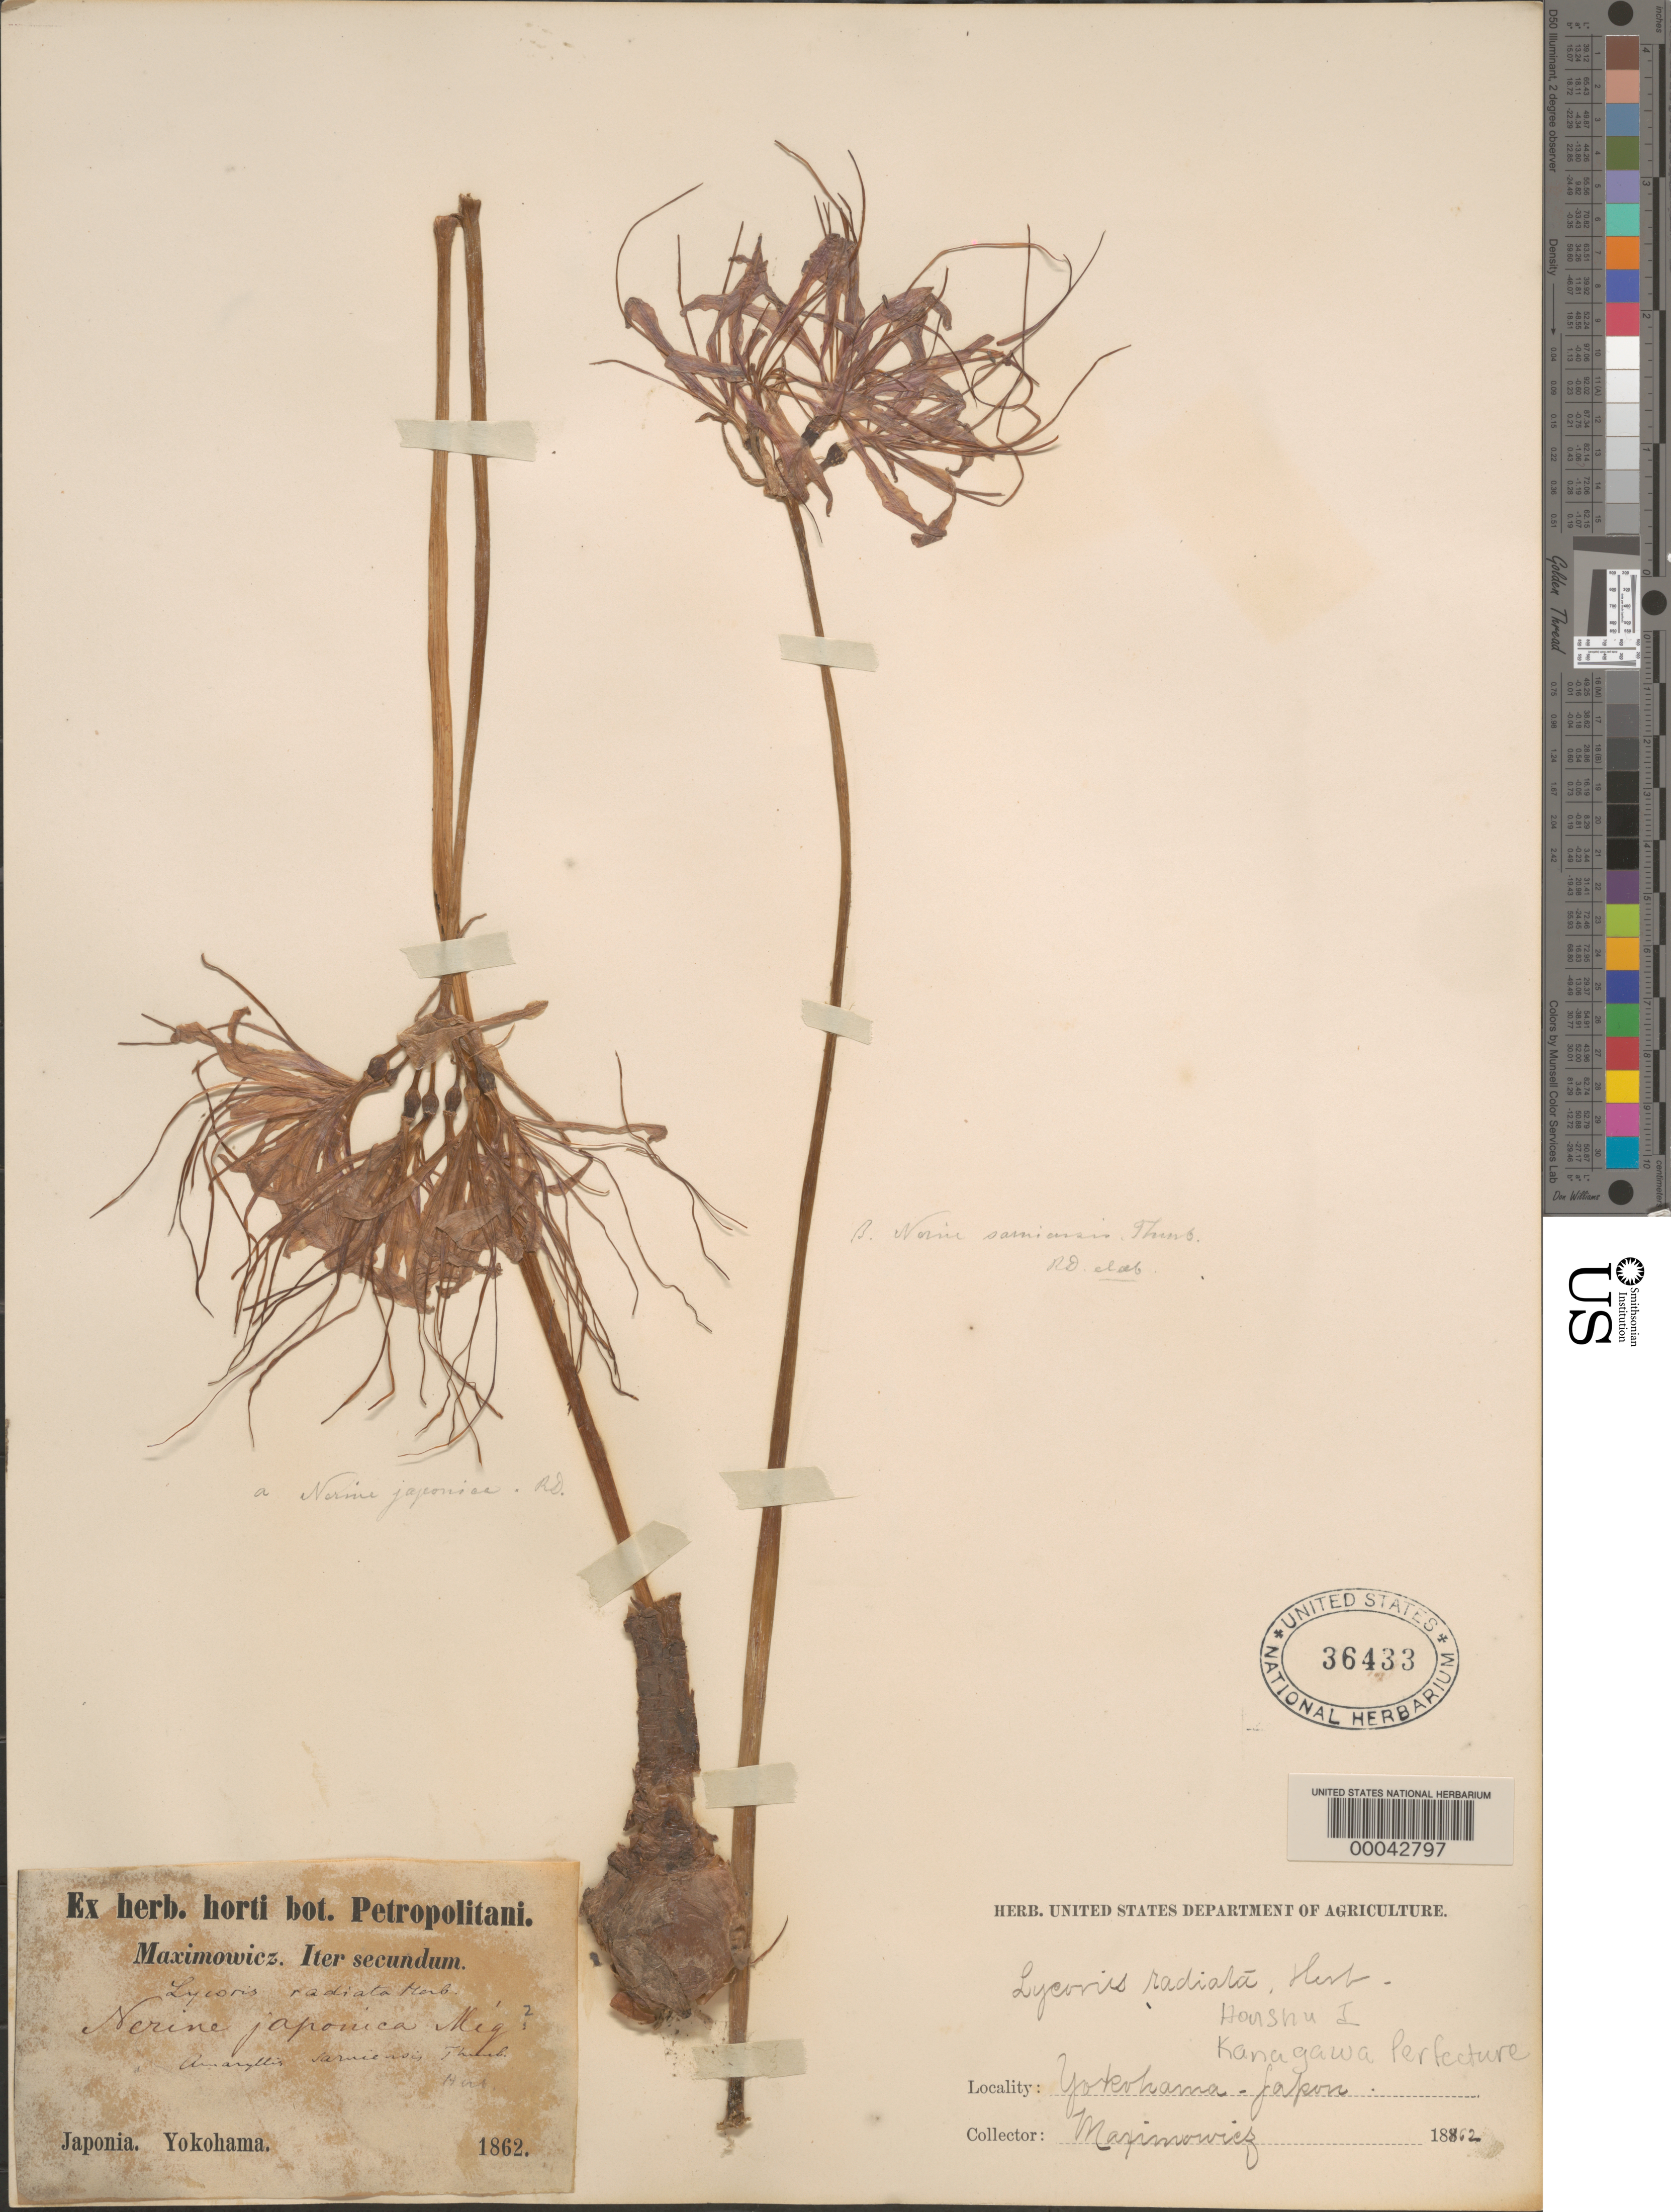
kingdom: Plantae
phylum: Tracheophyta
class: Liliopsida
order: Asparagales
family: Amaryllidaceae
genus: Lycoris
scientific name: Lycoris radiata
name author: Herb.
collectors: C. J. Maximowicz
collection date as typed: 1862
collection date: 1862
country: Japan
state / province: Kanagawa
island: Honshu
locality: Yokohama.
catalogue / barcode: US 36433